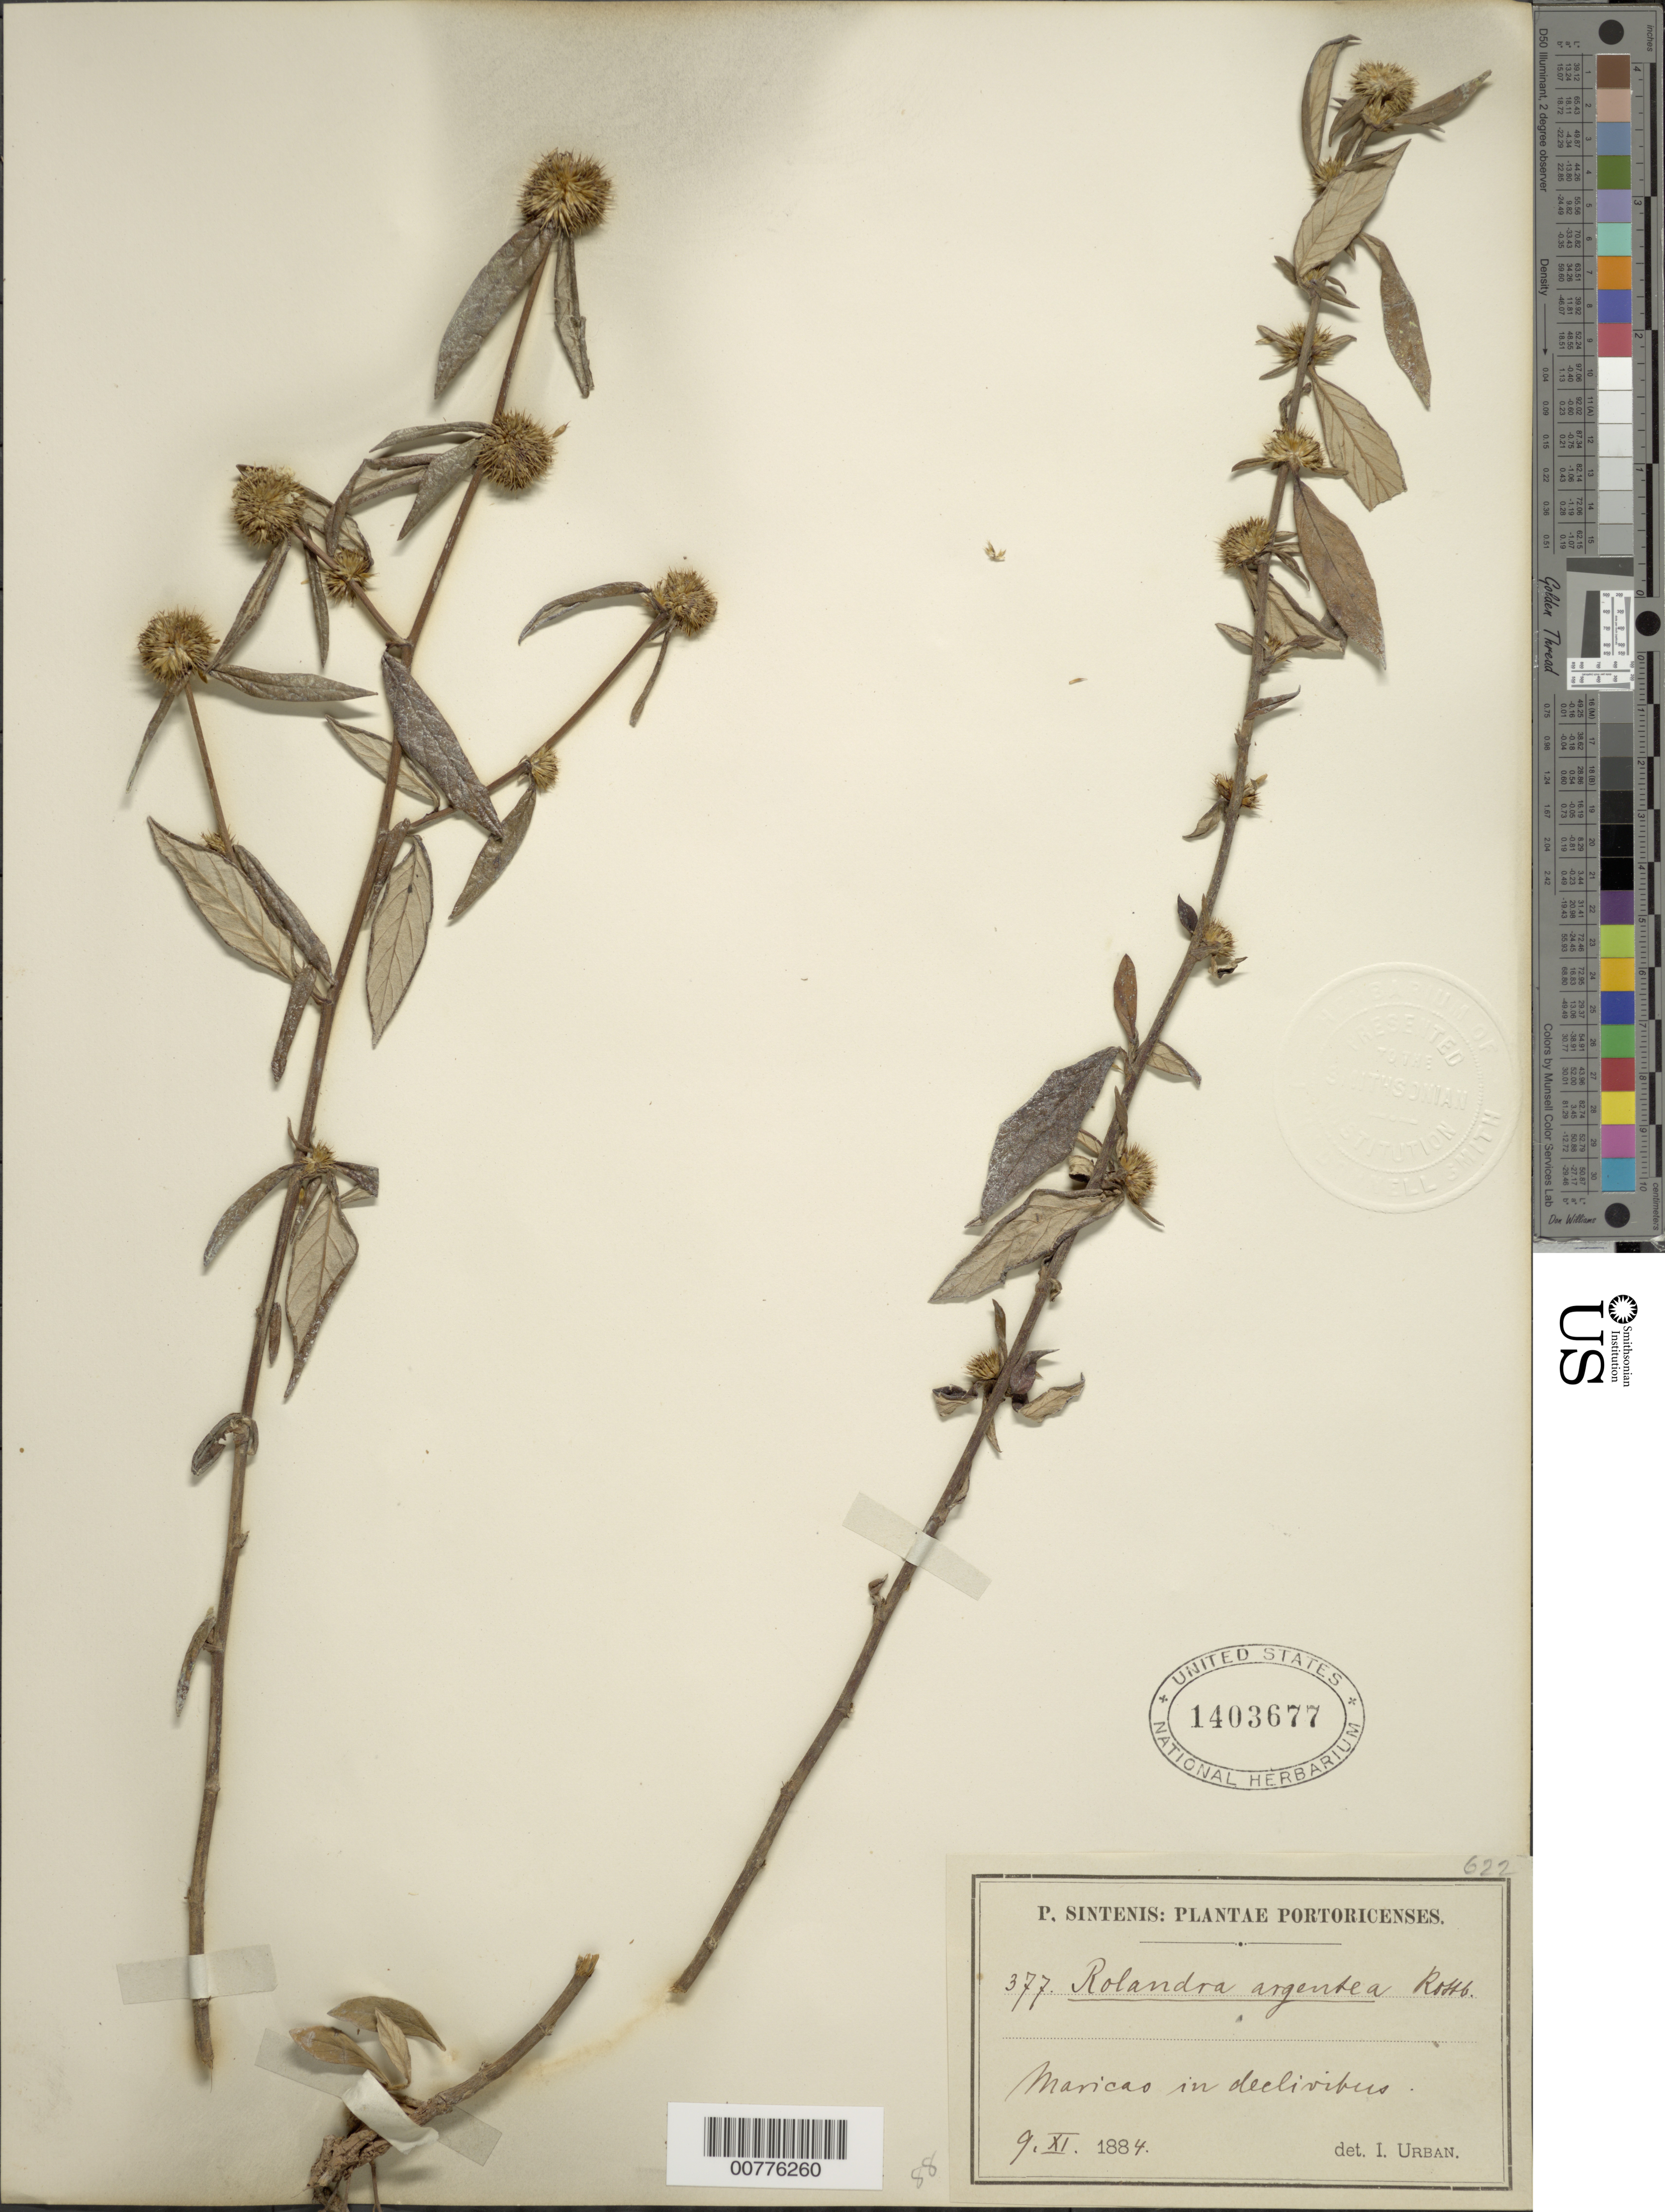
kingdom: Plantae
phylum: Tracheophyta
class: Magnoliopsida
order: Asterales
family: Asteraceae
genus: Rolandra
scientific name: Rolandra fruticosa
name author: (L.) Kuntze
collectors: P. Sintenis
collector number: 377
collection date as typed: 09 Nov 1884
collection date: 1884-11-09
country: Puerto Rico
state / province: Maricao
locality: Maricao in declivinus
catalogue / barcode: US 1403677